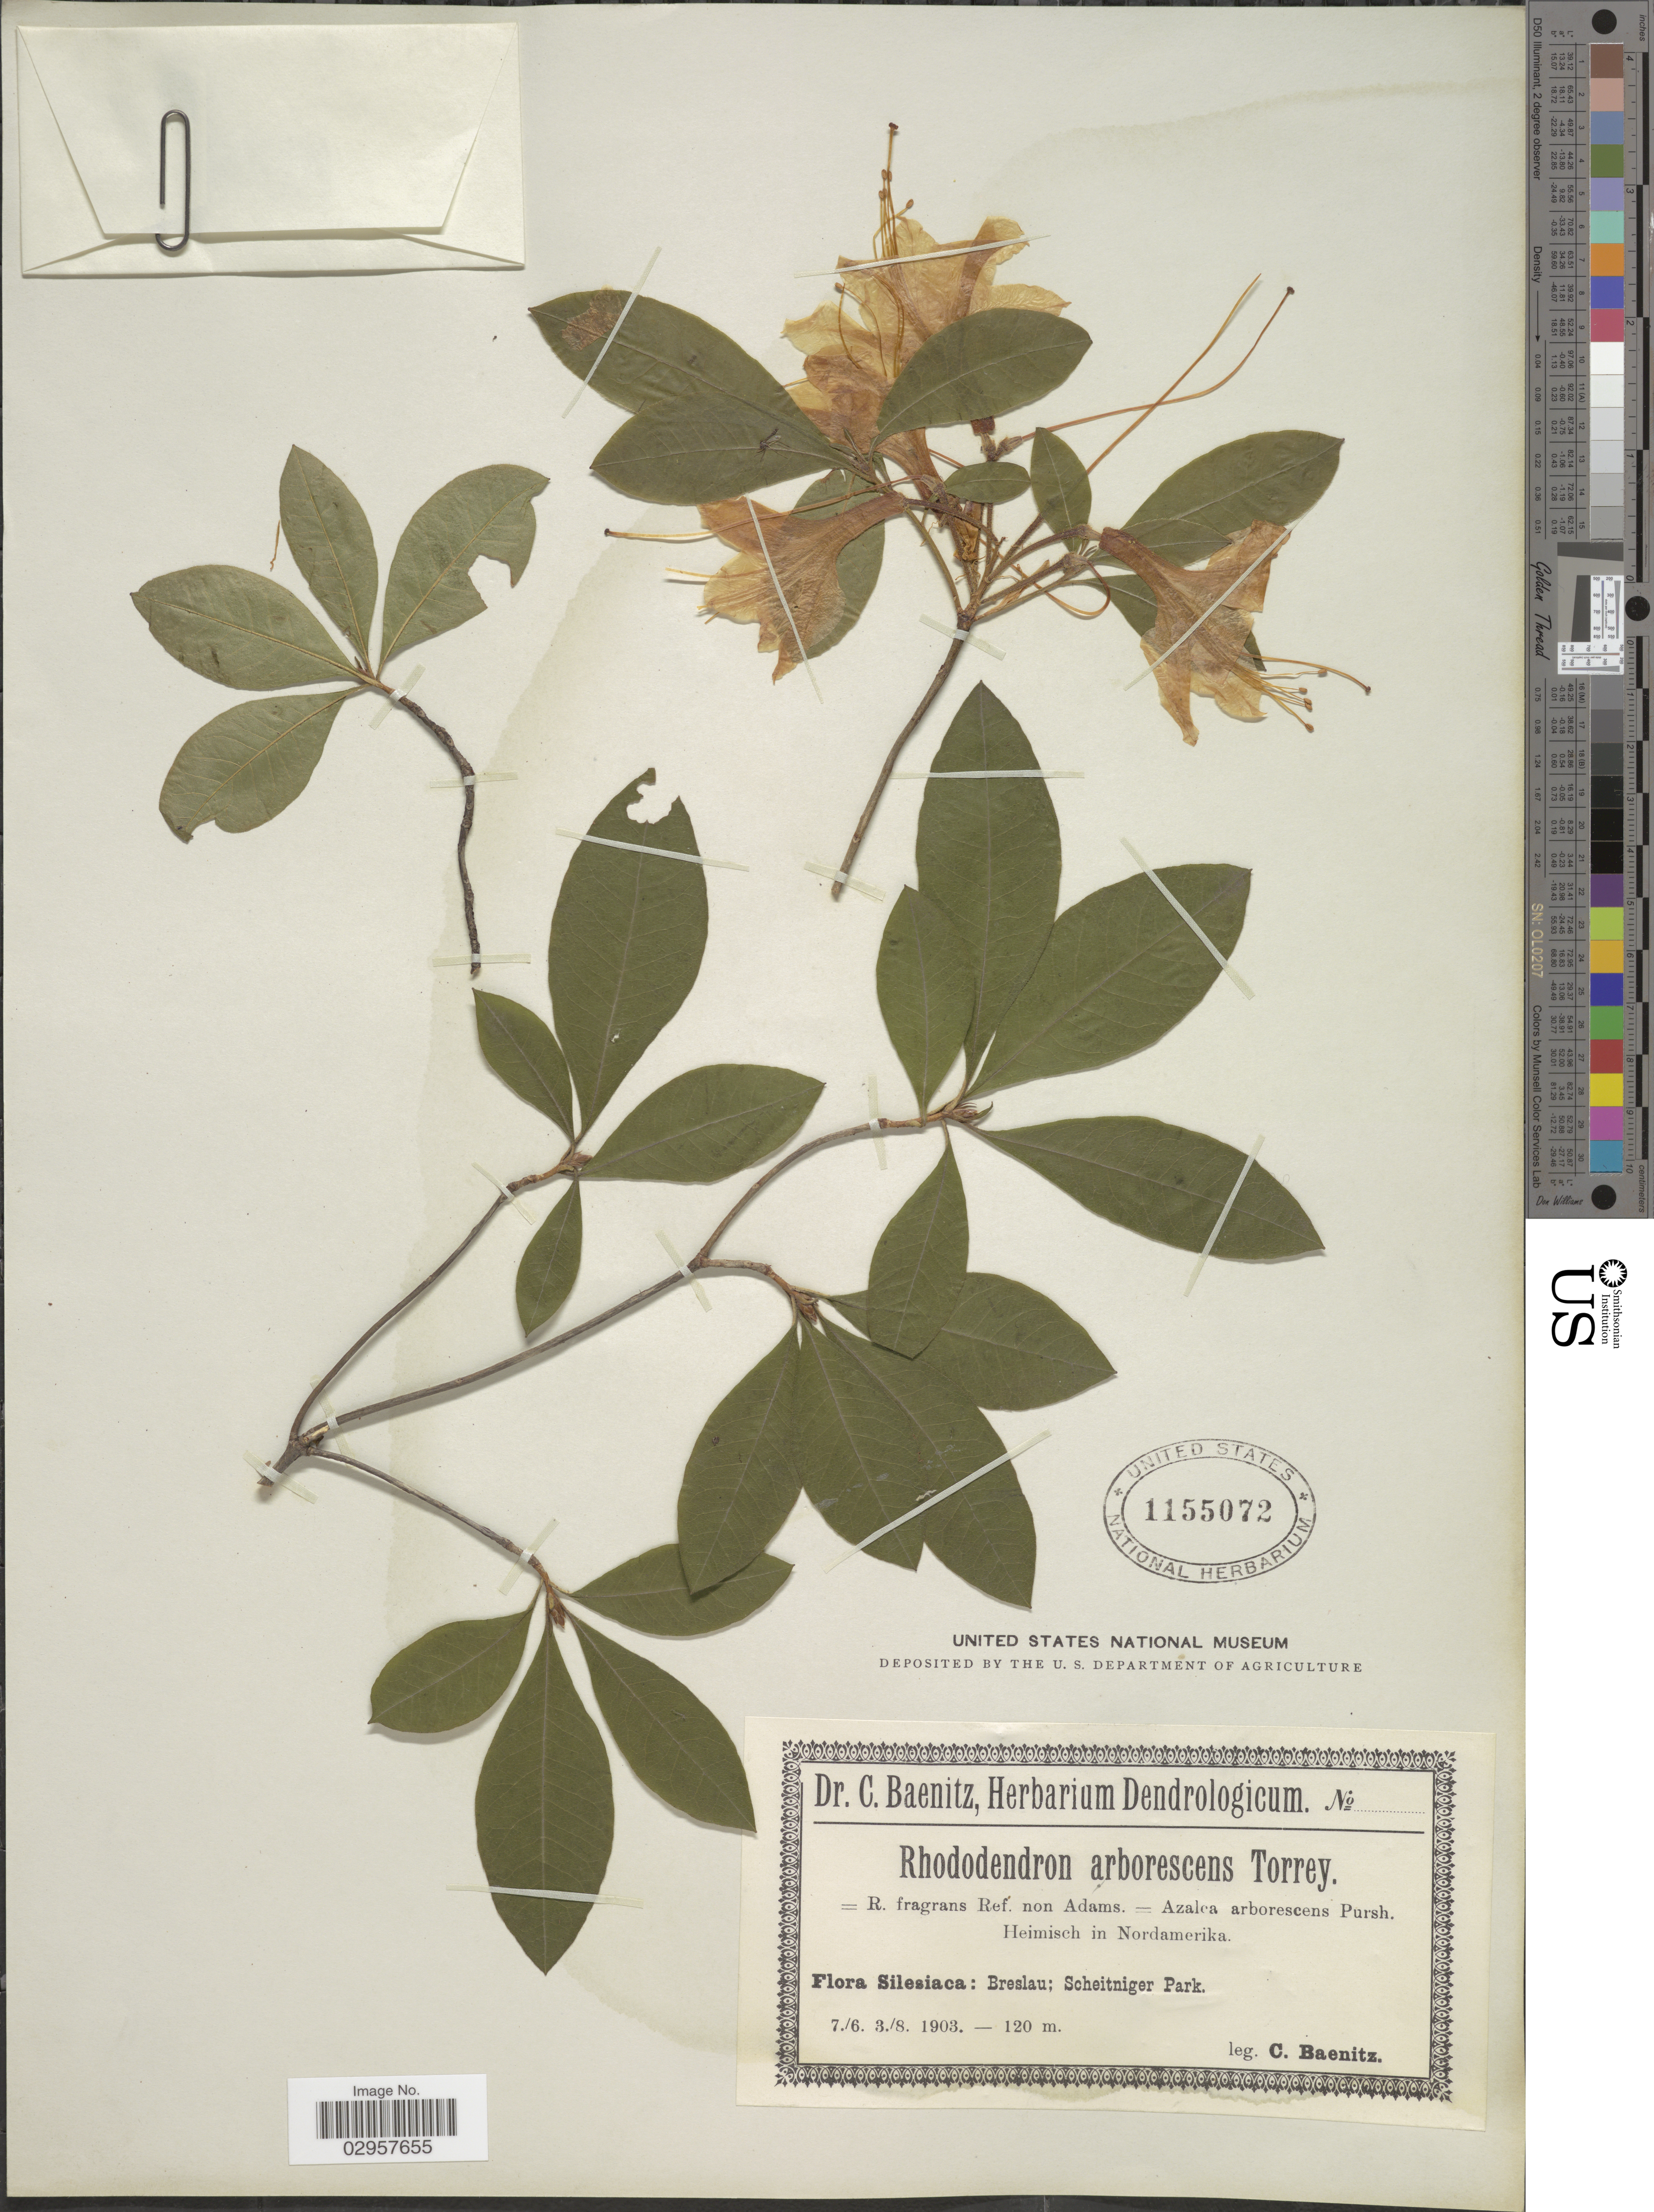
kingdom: Plantae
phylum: Tracheophyta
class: Magnoliopsida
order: Ericales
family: Ericaceae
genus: Rhododendron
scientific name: Rhododendron arborescens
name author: (Pursh) Torr.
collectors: C. G. Baenitz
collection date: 1903-06-07/1903-08-03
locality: Nordamerika.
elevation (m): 120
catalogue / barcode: US 1155072